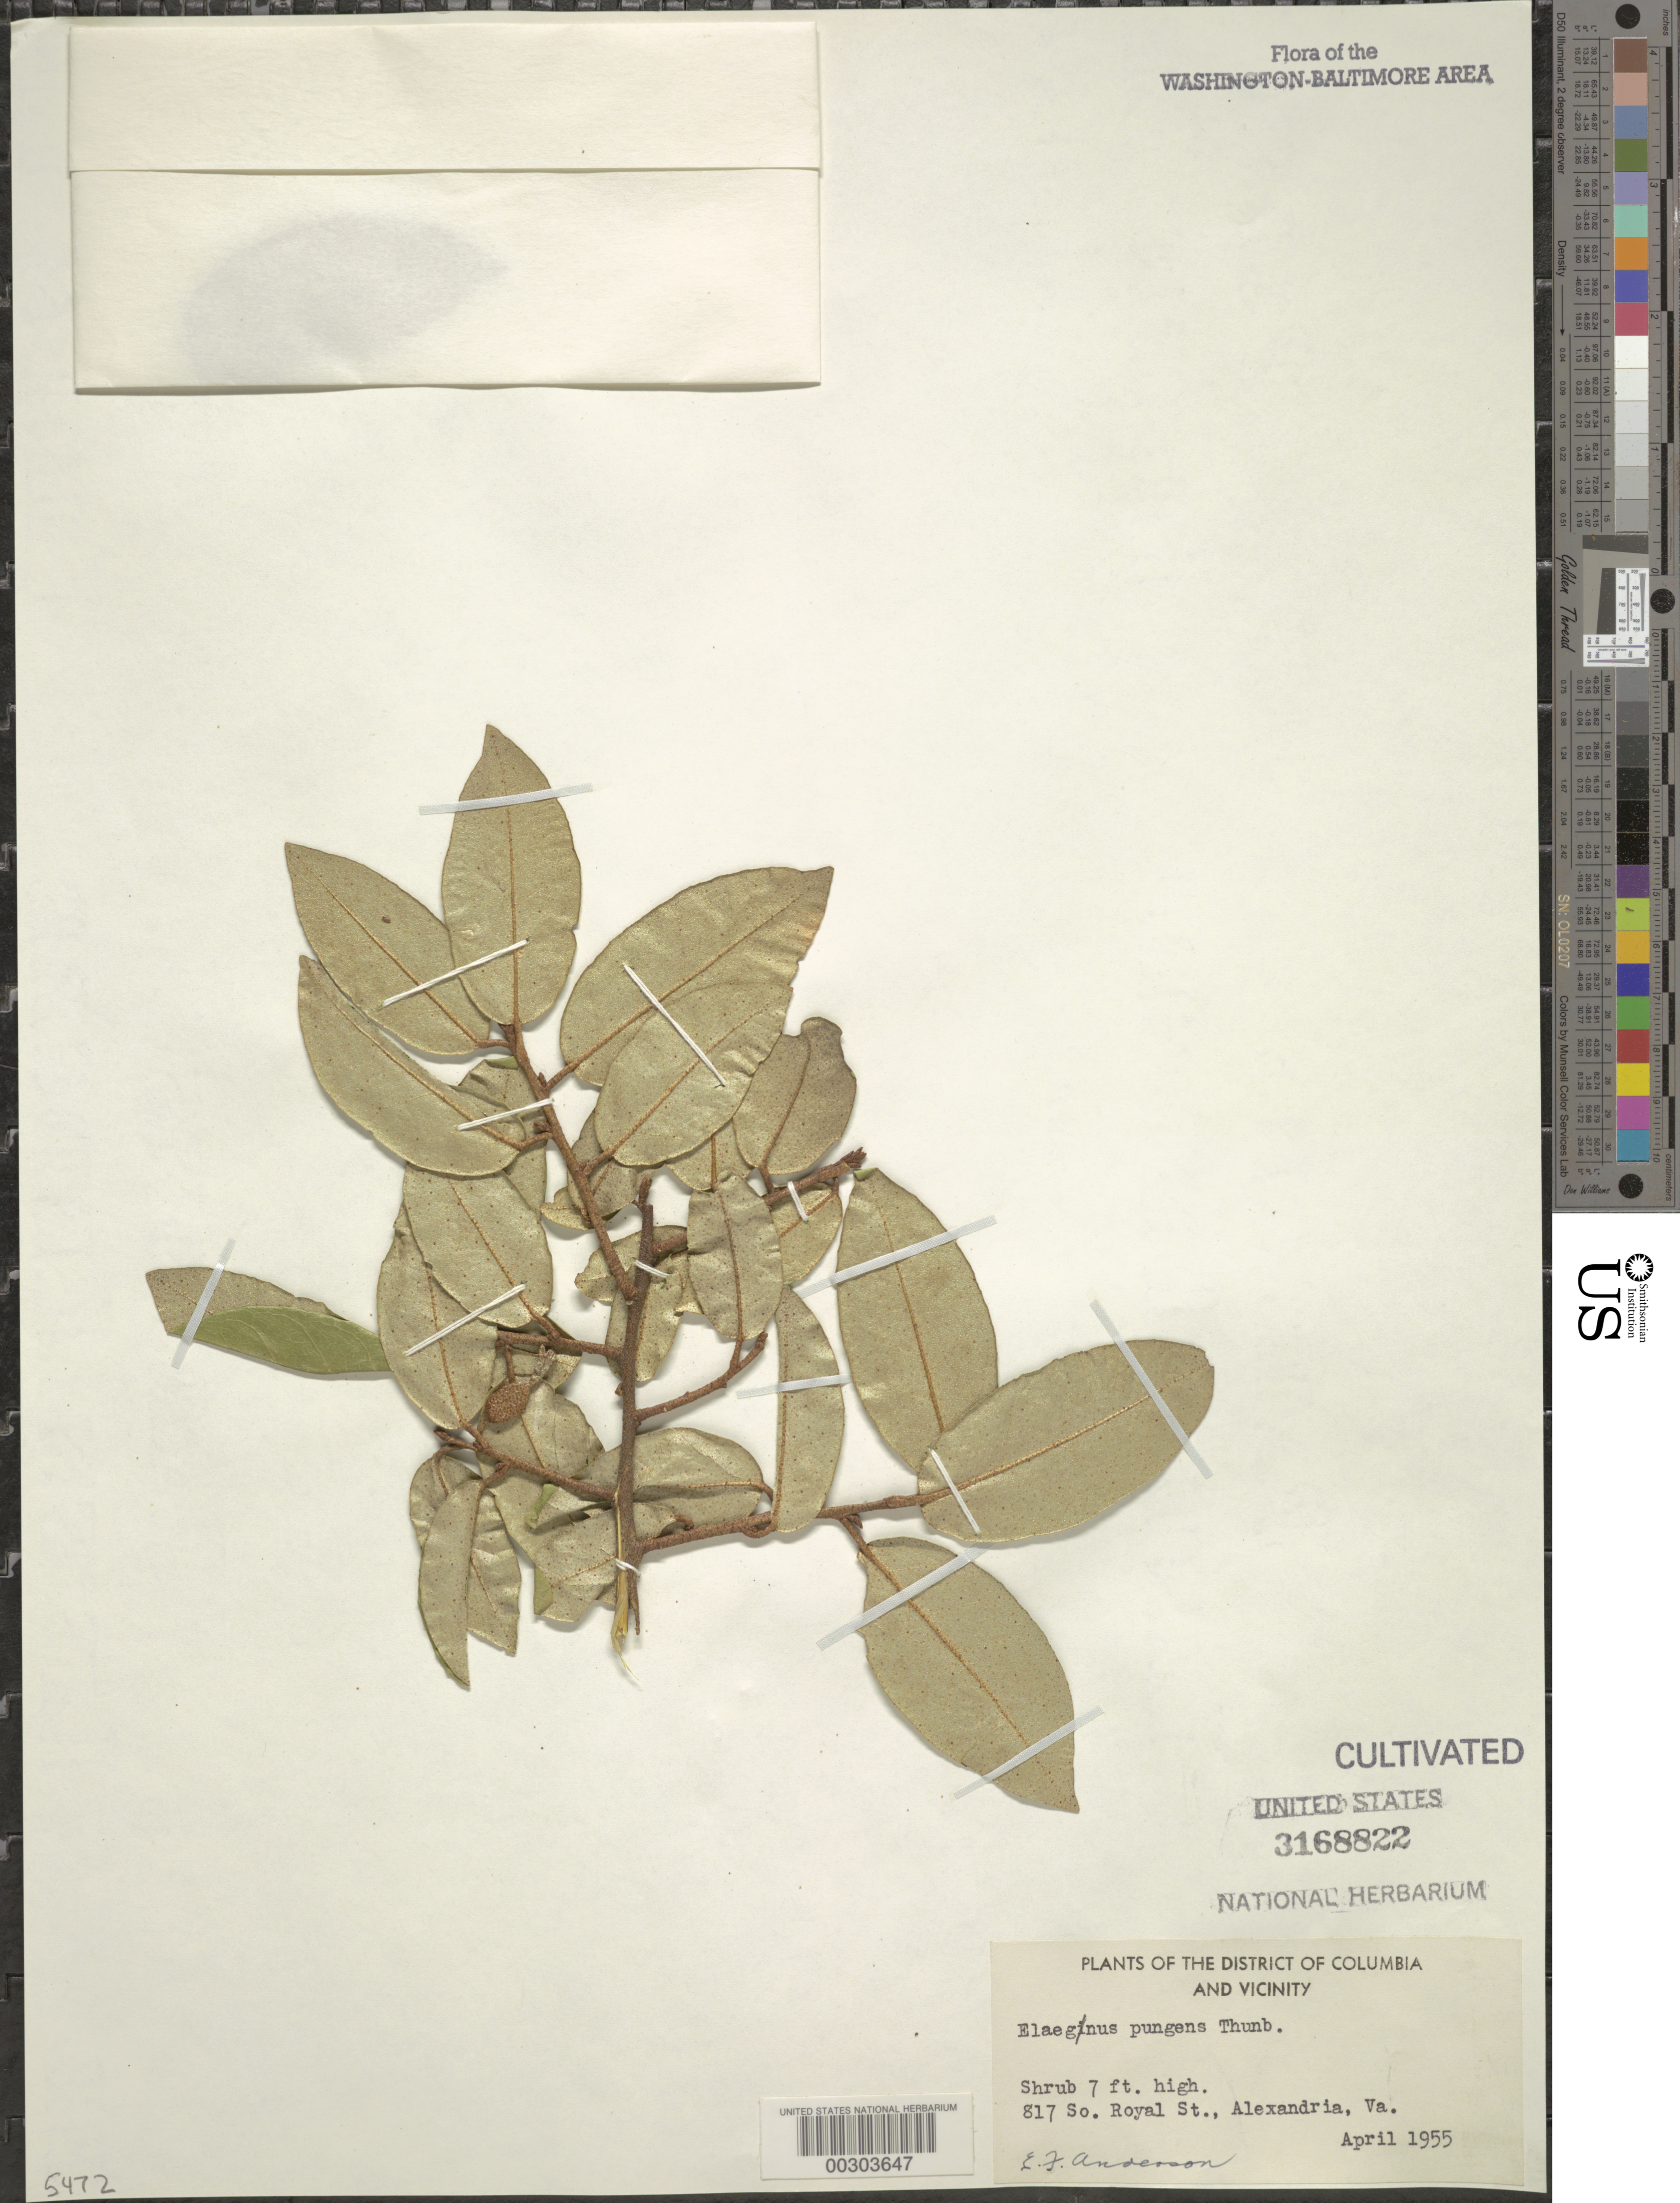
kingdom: Plantae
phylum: Tracheophyta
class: Magnoliopsida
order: Rosales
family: Elaeagnaceae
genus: Elaeagnus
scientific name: Elaeagnus pungens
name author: Thunb.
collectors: E. F. Anderson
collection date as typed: Apr 1955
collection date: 1955-04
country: United States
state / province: Virginia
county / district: City of Alexandria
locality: Alexandria, 817 S Royal St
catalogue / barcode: US 3168822